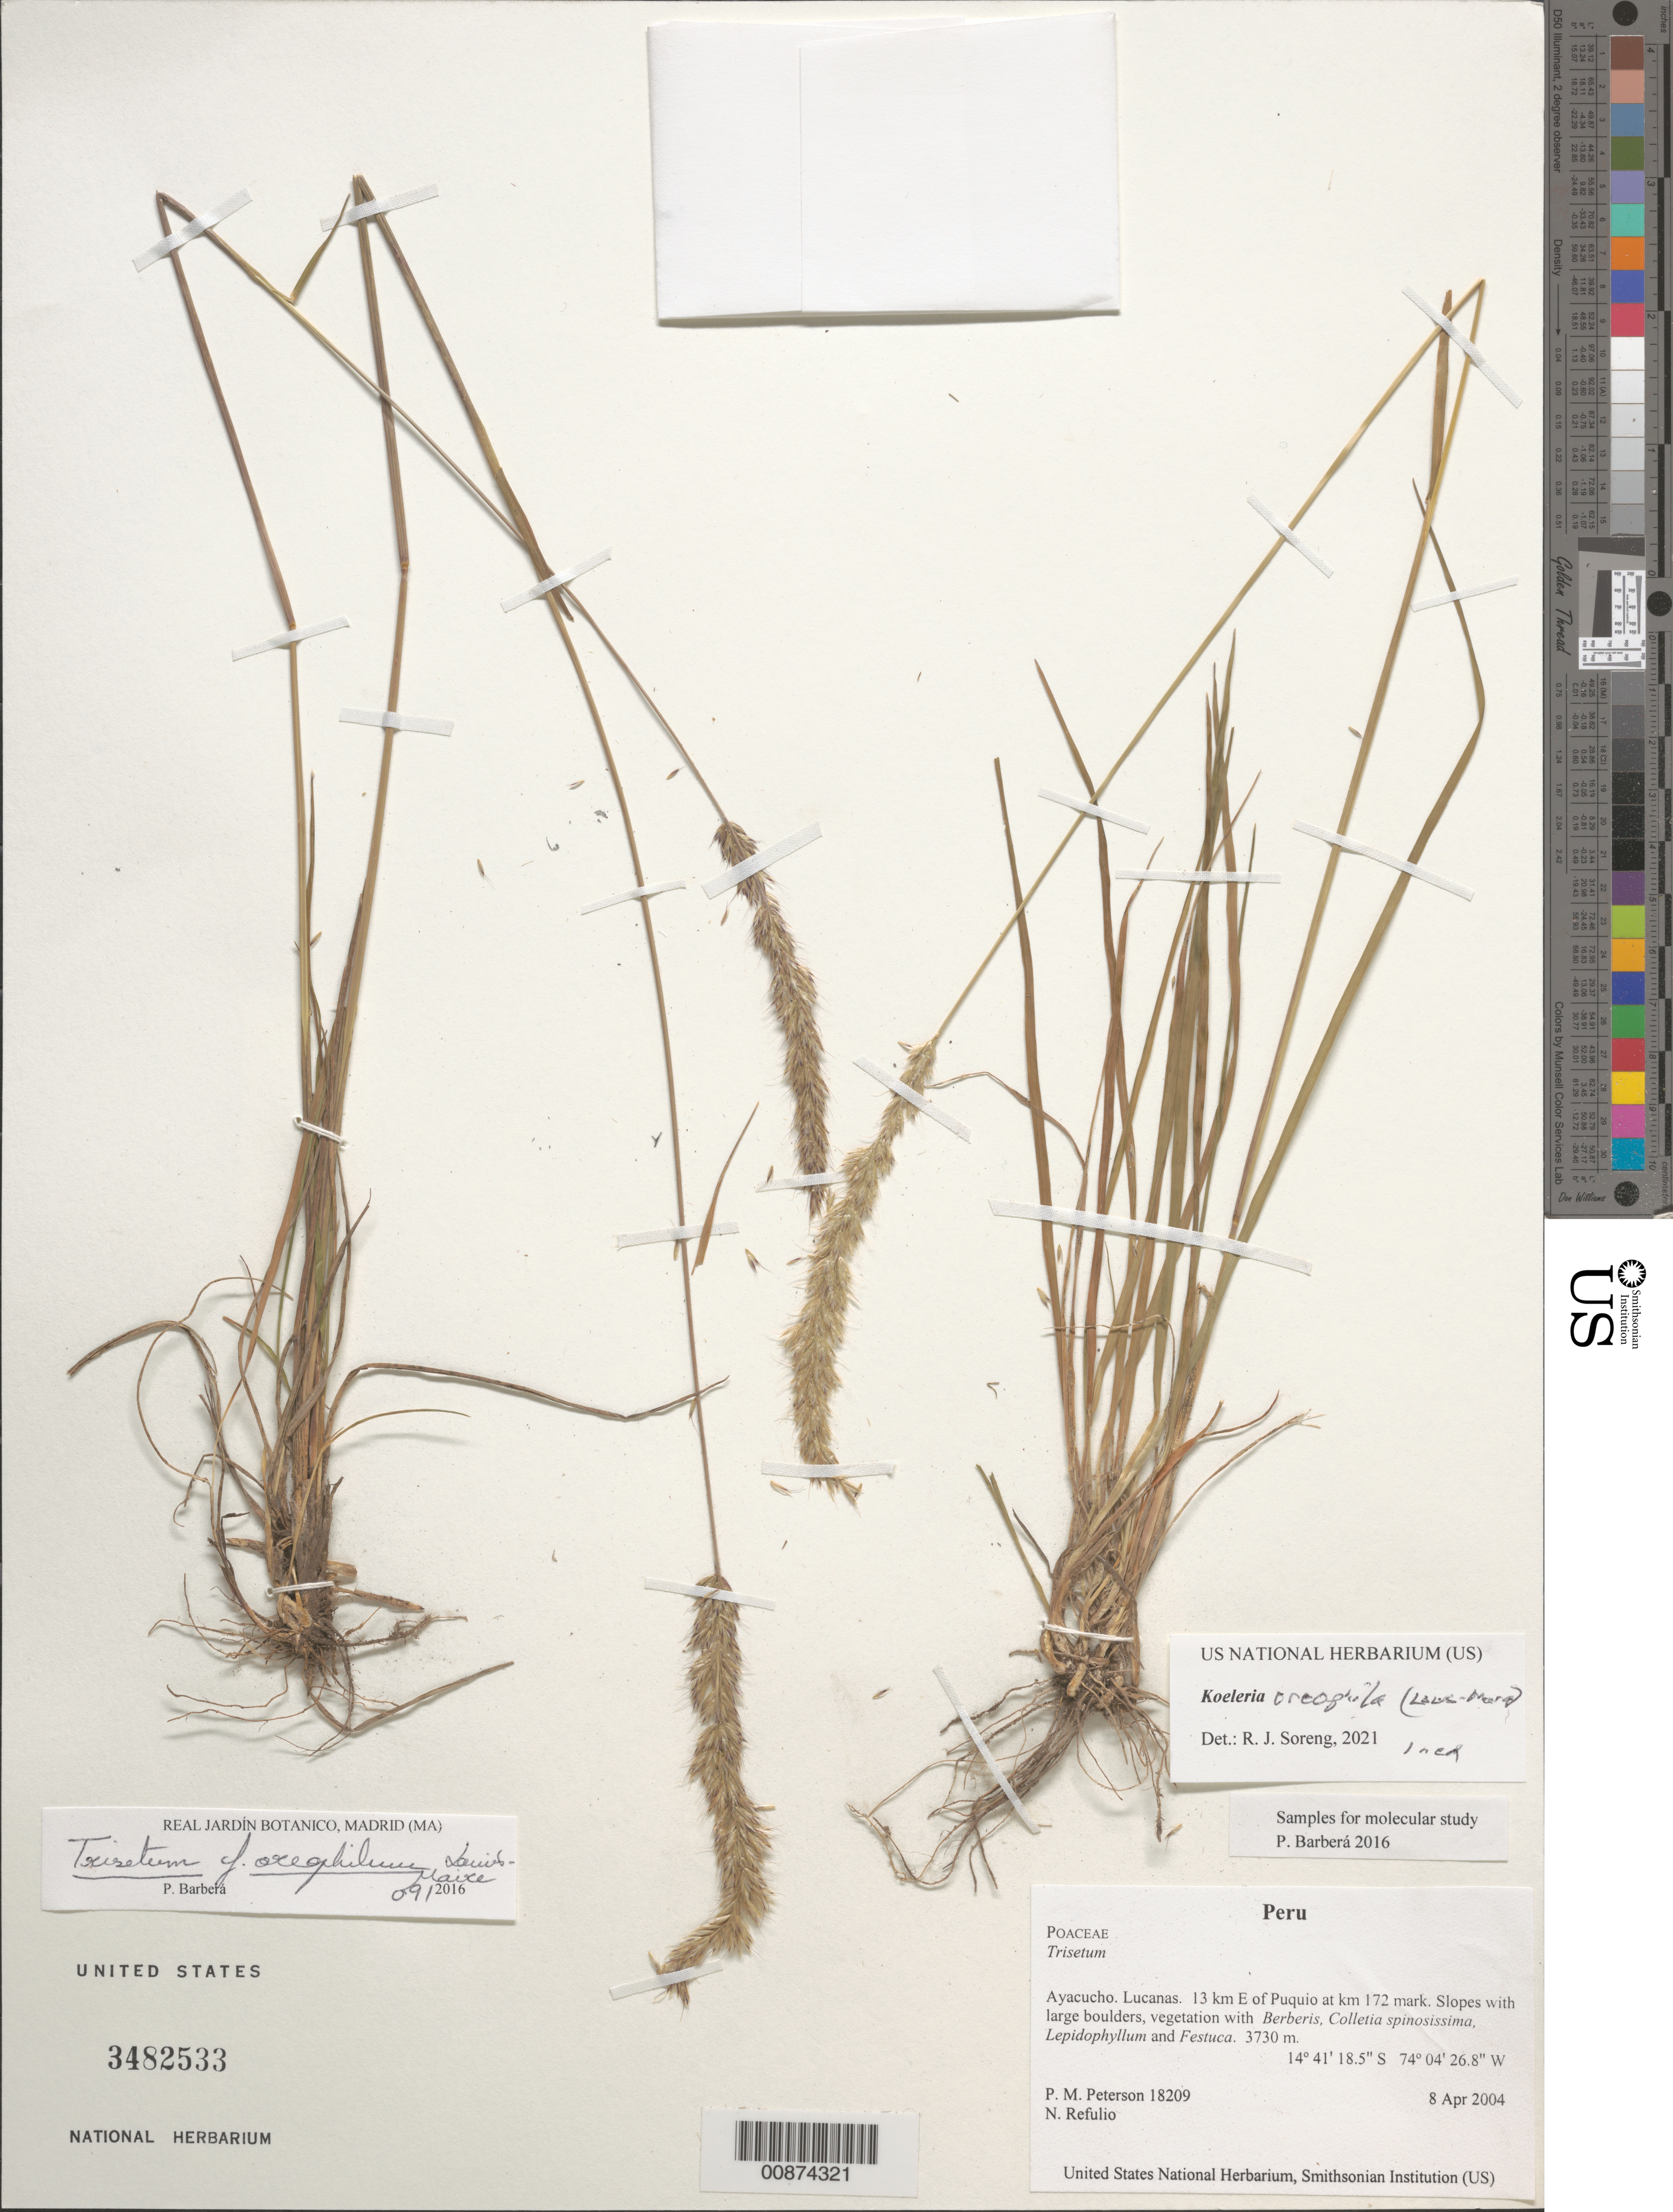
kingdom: Plantae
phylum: Tracheophyta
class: Liliopsida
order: Poales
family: Poaceae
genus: Koeleria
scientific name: Koeleria oreophila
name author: (Louis-Marie) Barberá et al.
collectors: P. M. Peterson & N. Refulio-Rodríguez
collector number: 18209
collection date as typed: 08 Apr 2004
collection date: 2004-04-08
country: Peru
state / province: Ayacucho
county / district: Lucanas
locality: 13 km E of Puquio at km 172 mark. Slopes with large boulders, vegetation with Berberis, Colletia spinosissima, Lepidophyllum and Festuca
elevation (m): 3730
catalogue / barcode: US 3482533